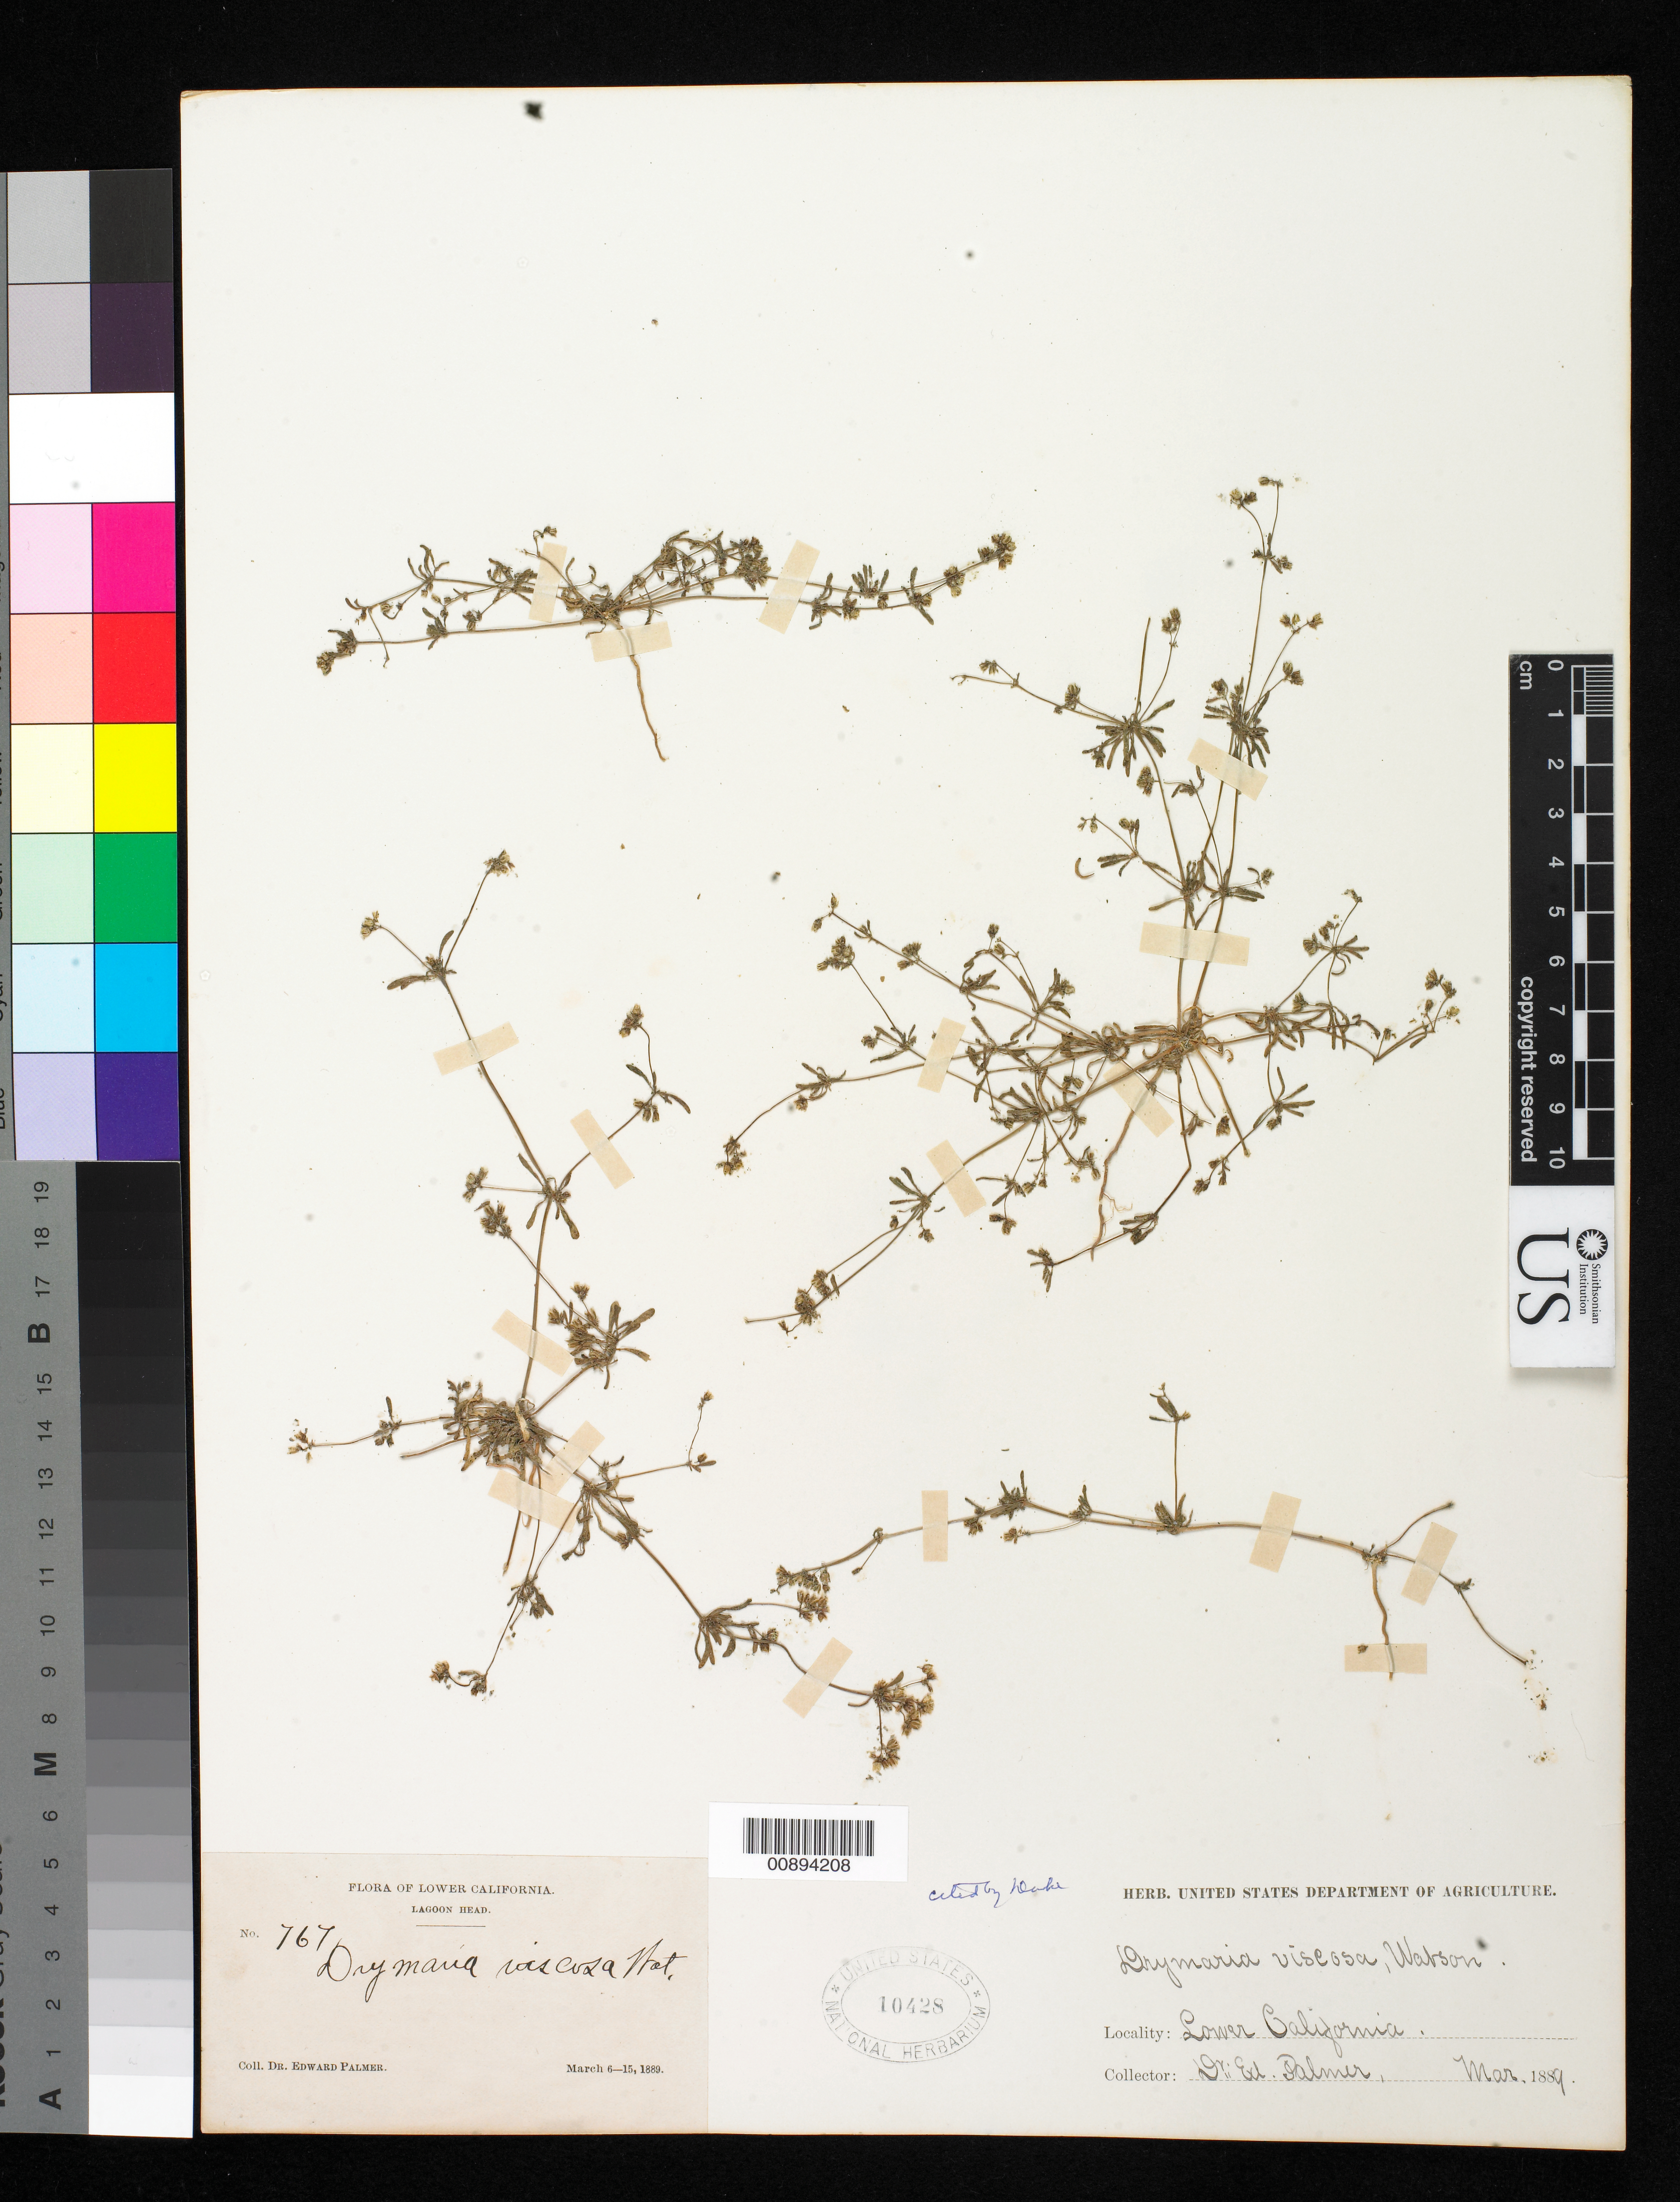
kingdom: Plantae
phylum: Tracheophyta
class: Magnoliopsida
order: Caryophyllales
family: Caryophyllaceae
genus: Drymaria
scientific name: Drymaria viscosa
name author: S. Watson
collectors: E. Palmer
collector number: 767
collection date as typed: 06 Mar 1889 to 15 Mar 1889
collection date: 1889-03-06/1889-03-15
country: Mexico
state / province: Baja California Norte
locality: Lower California, Lagoon Head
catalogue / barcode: US 10428